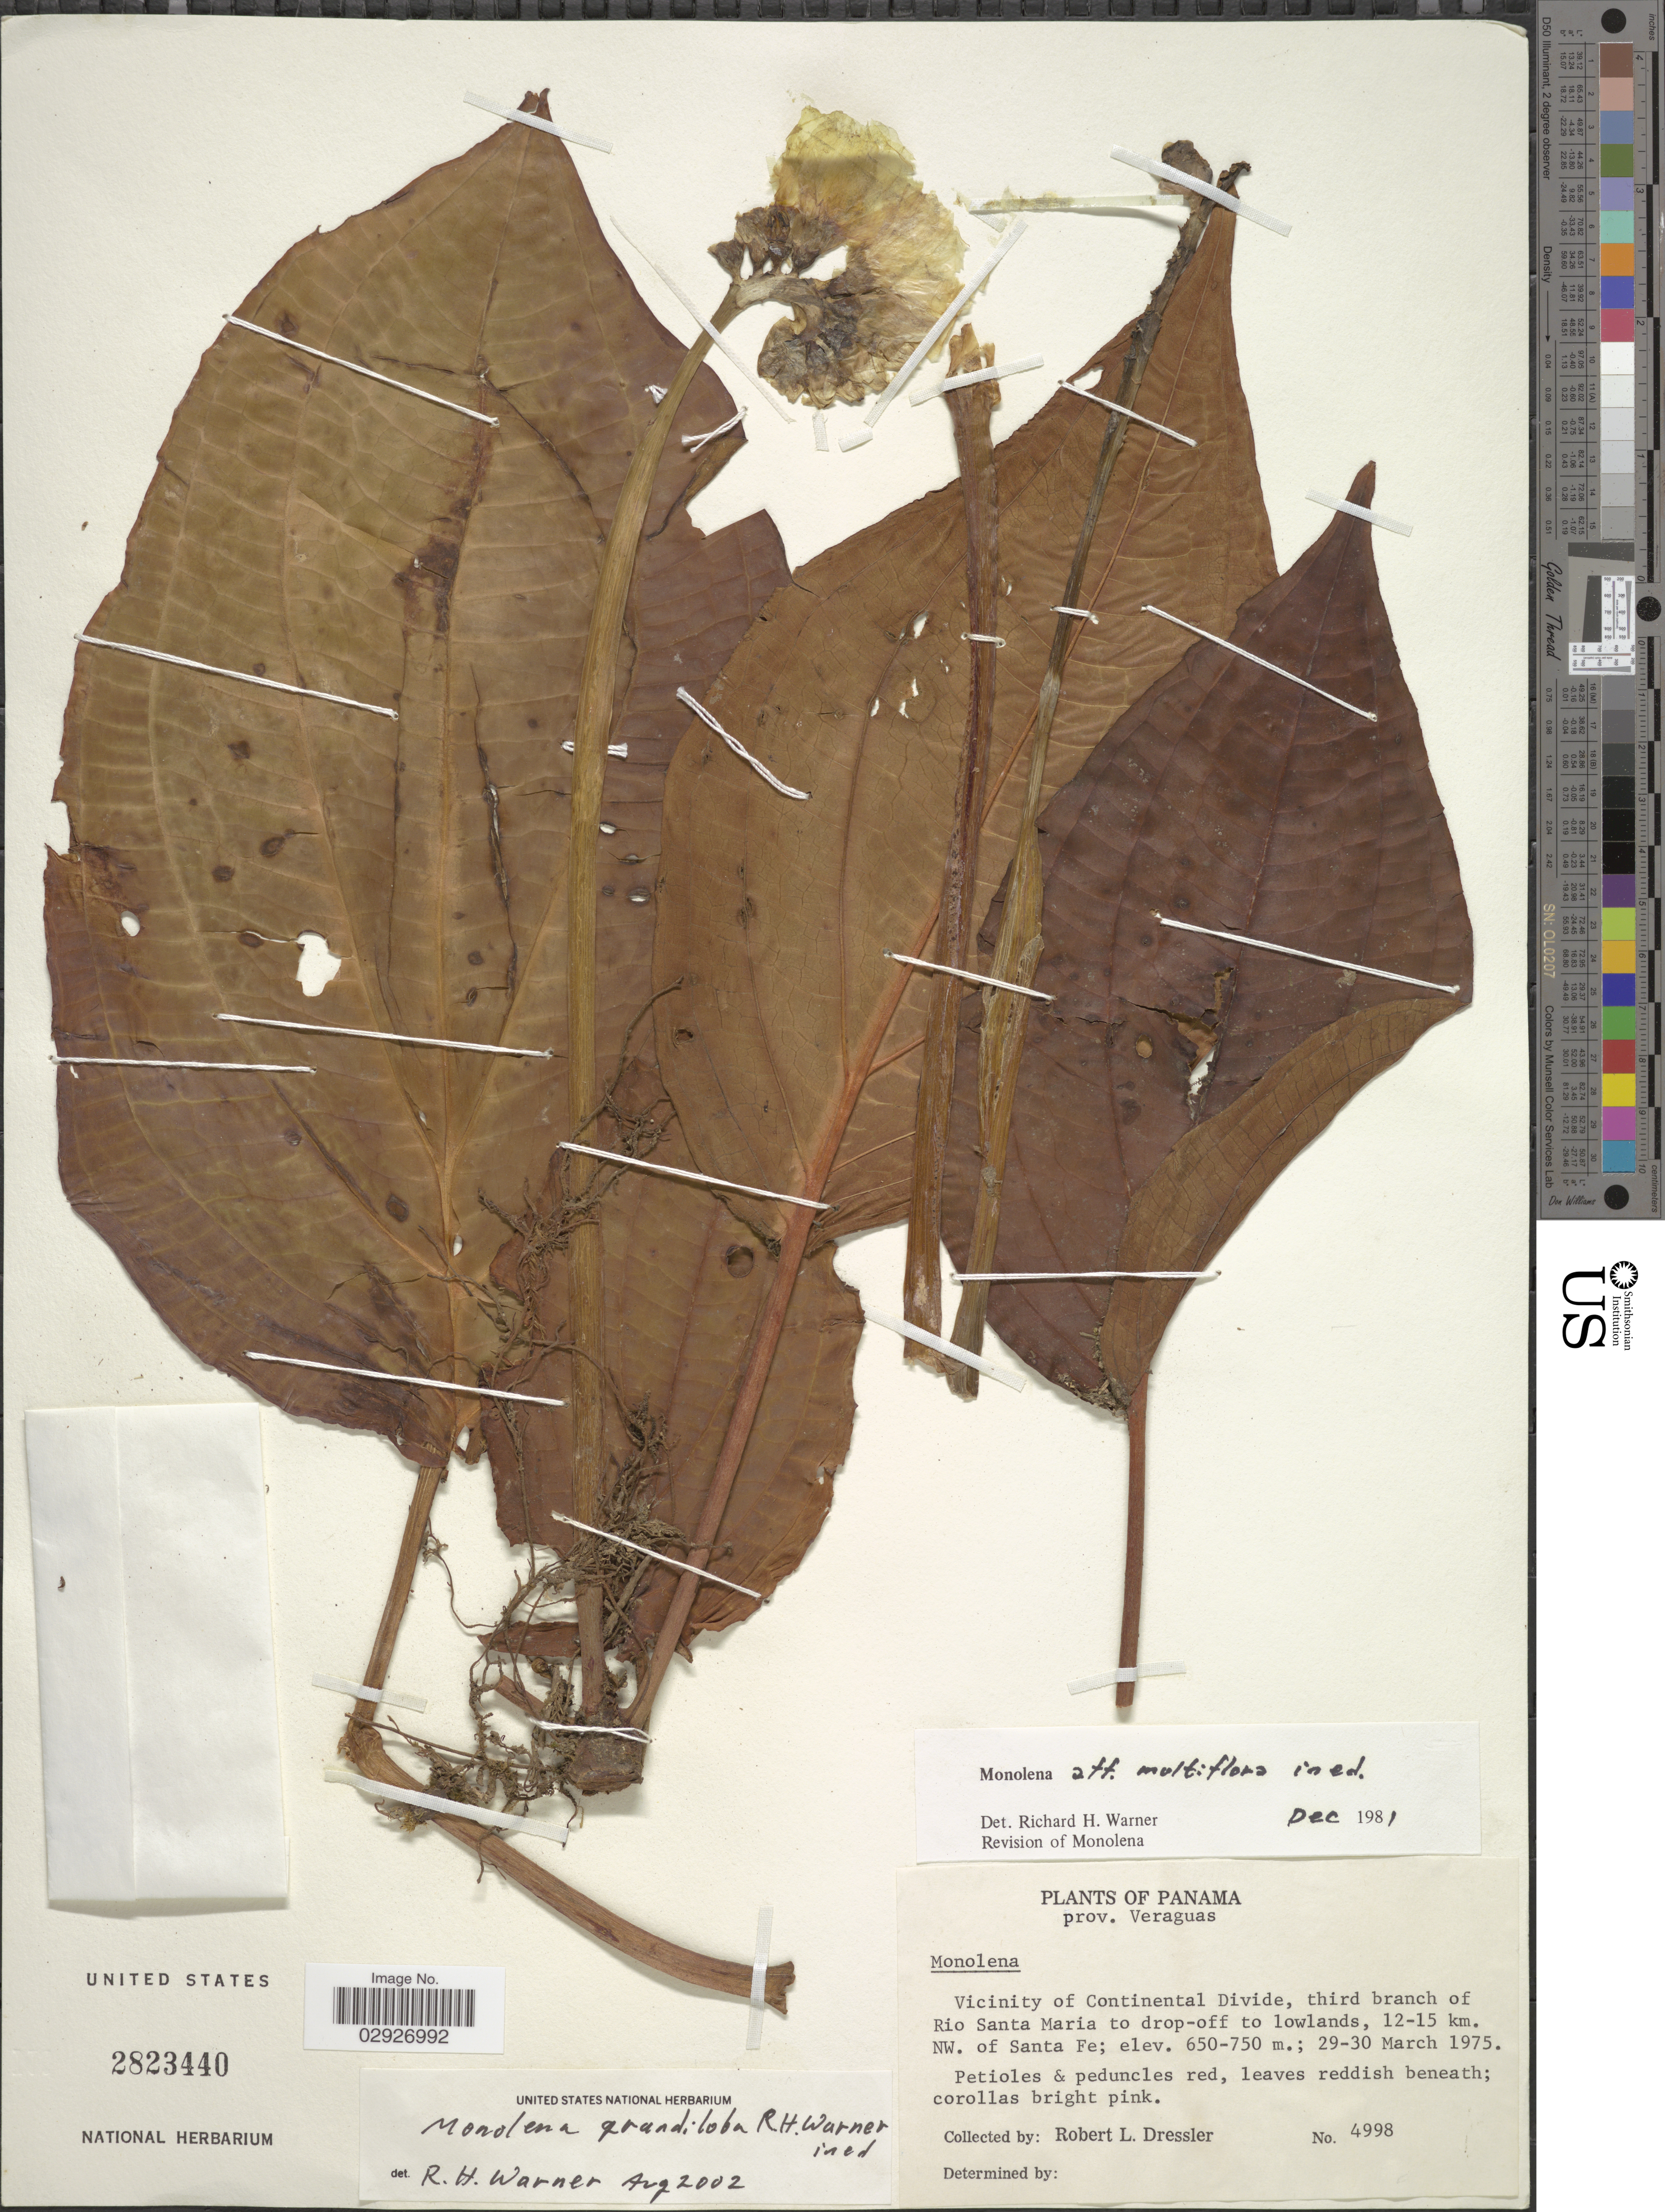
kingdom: Plantae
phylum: Tracheophyta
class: Magnoliopsida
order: Myrtales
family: Melastomataceae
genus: Monolena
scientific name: Monolena grandiloba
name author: Warner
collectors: R. Dressler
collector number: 4998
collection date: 1975-03-29/1975-03-30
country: Panama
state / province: Veraguas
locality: Prov. Veraguas. Vicinity of Continental Divide, third branch of Rio Santa Maria to drop-off to lowlands, 12-15 km. NW. of Santa Fe.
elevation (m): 650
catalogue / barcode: US 2823440